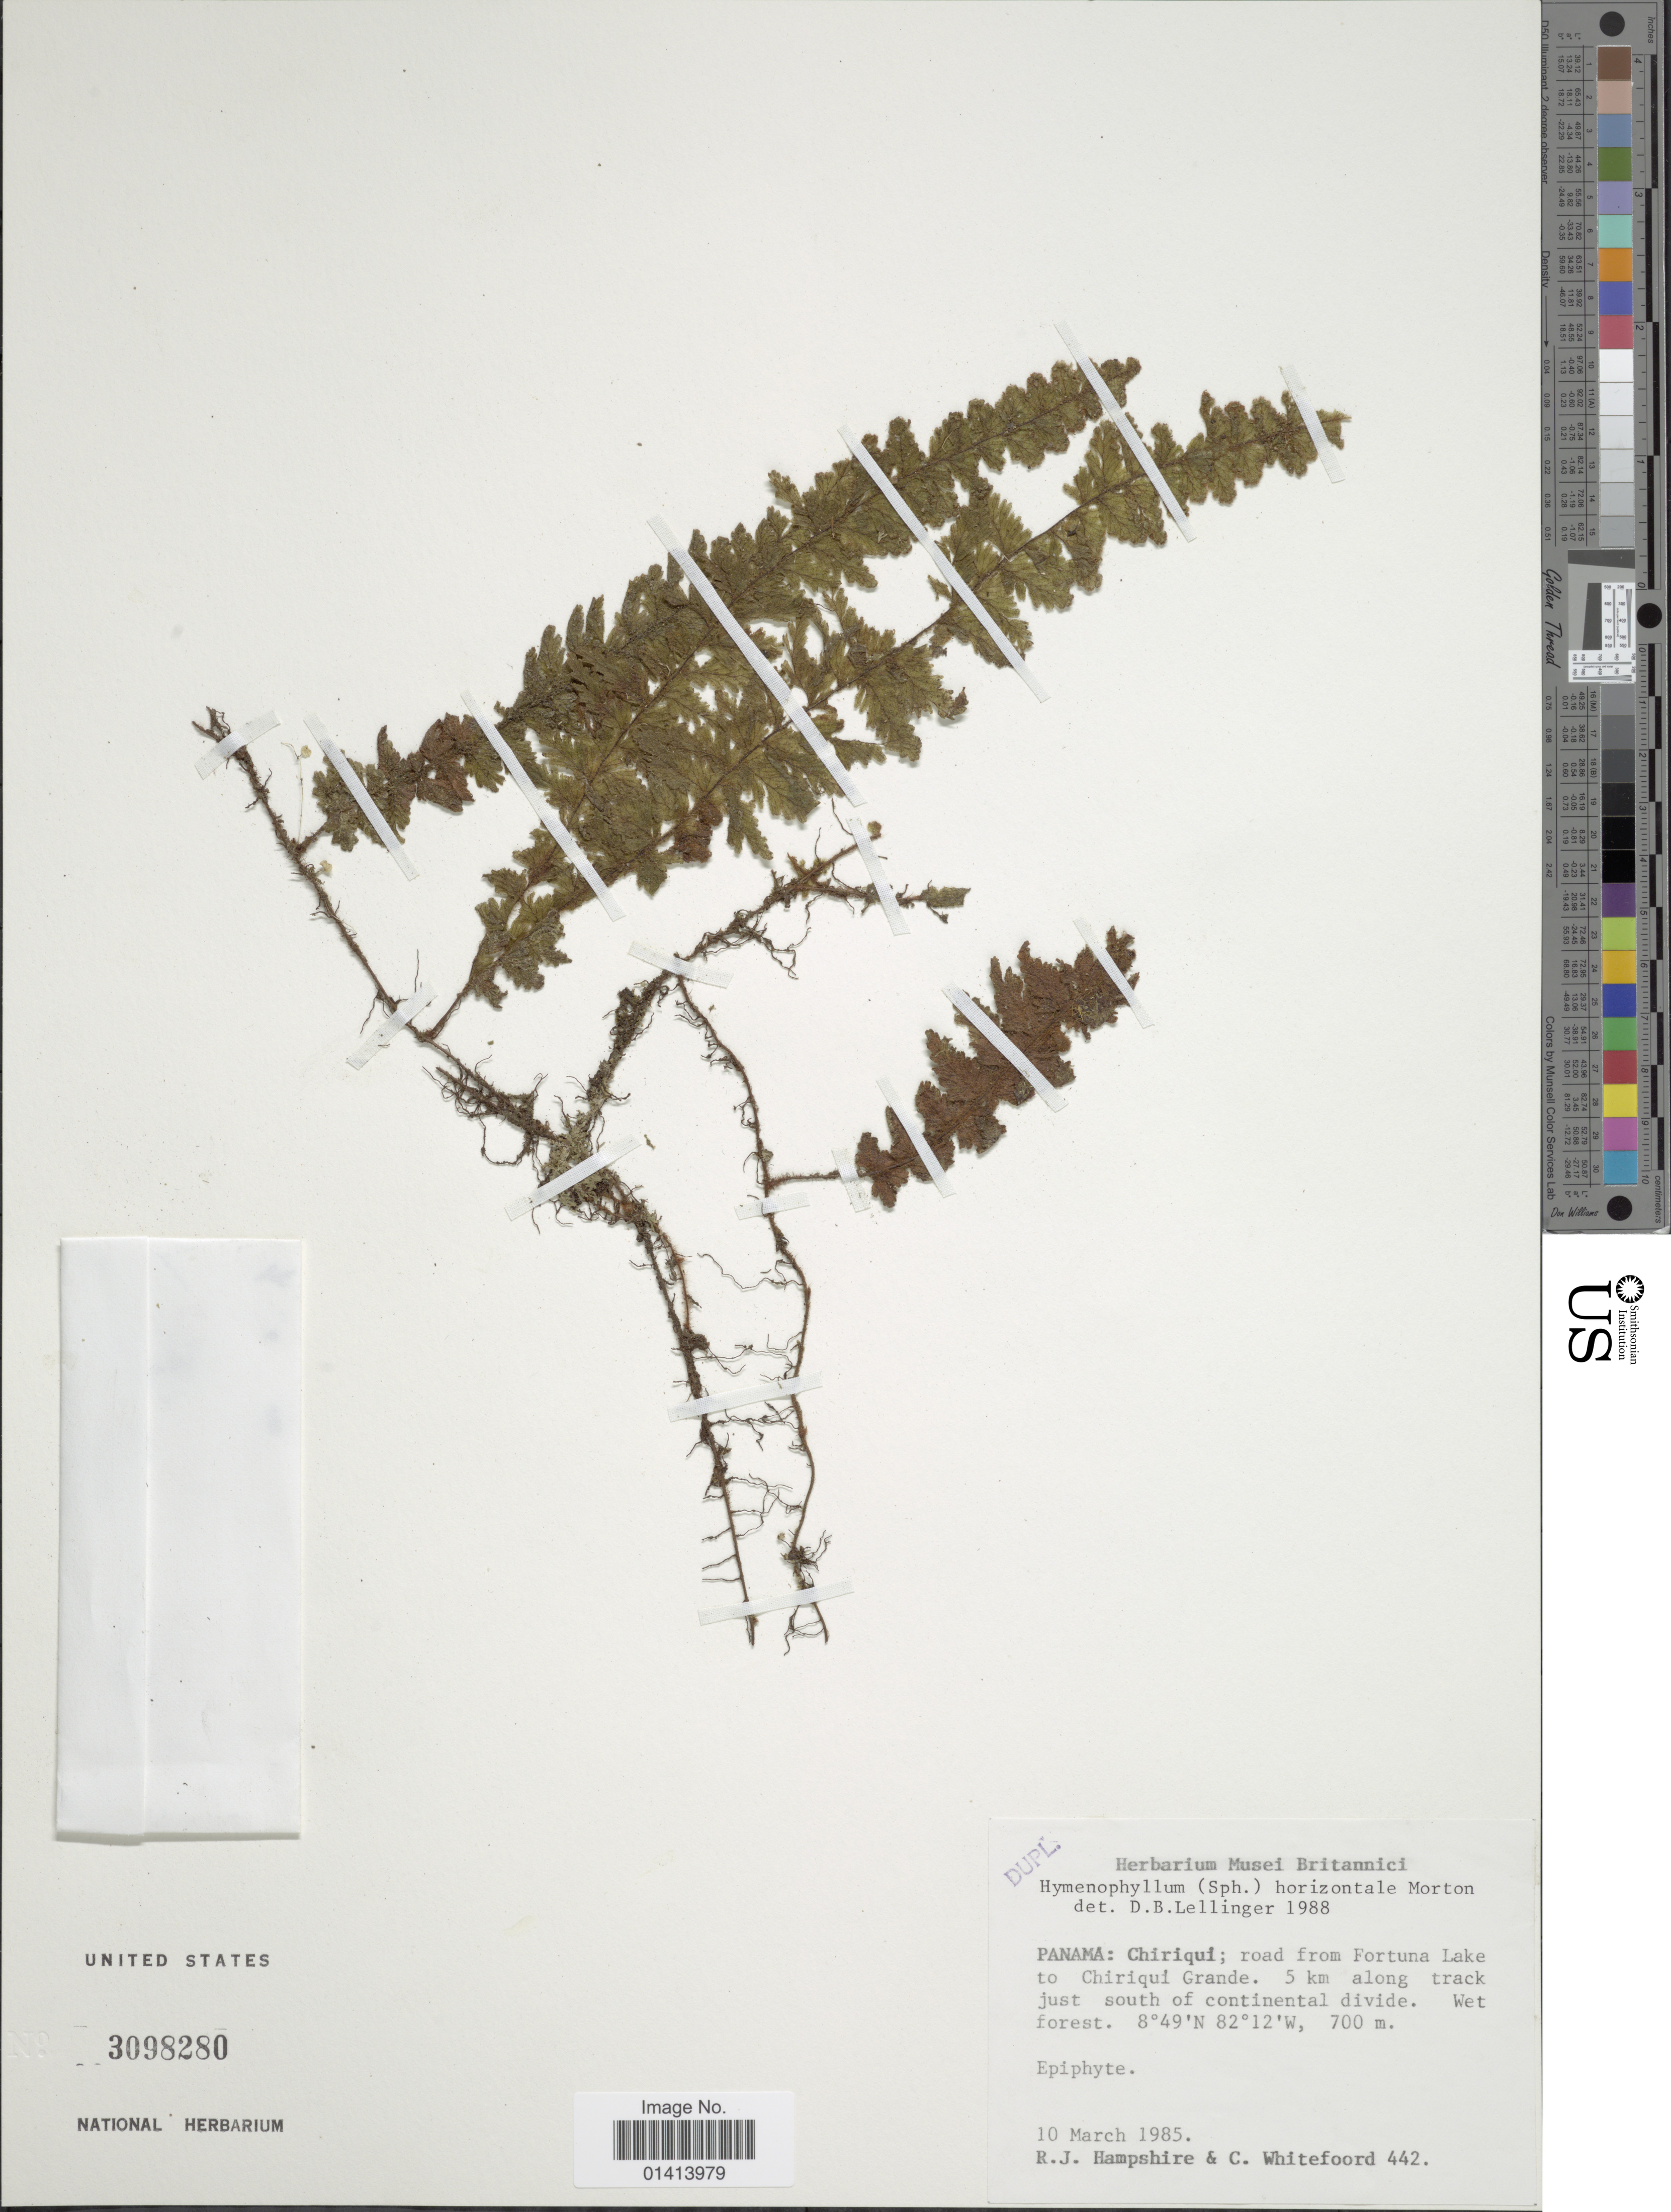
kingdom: Plantae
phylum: Tracheophyta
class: Polypodiopsida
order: Hymenophyllales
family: Hymenophyllaceae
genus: Hymenophyllum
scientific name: Hymenophyllum horizontale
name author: C.V. Morton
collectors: R. Hampshire & C. Whitefoord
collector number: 442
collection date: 1985-03-10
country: Panama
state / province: Chiriqui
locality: Road from Fortuna Lake to Chiriqui Grande. 5 km along track just south of continental divide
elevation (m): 700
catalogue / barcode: US 3098280